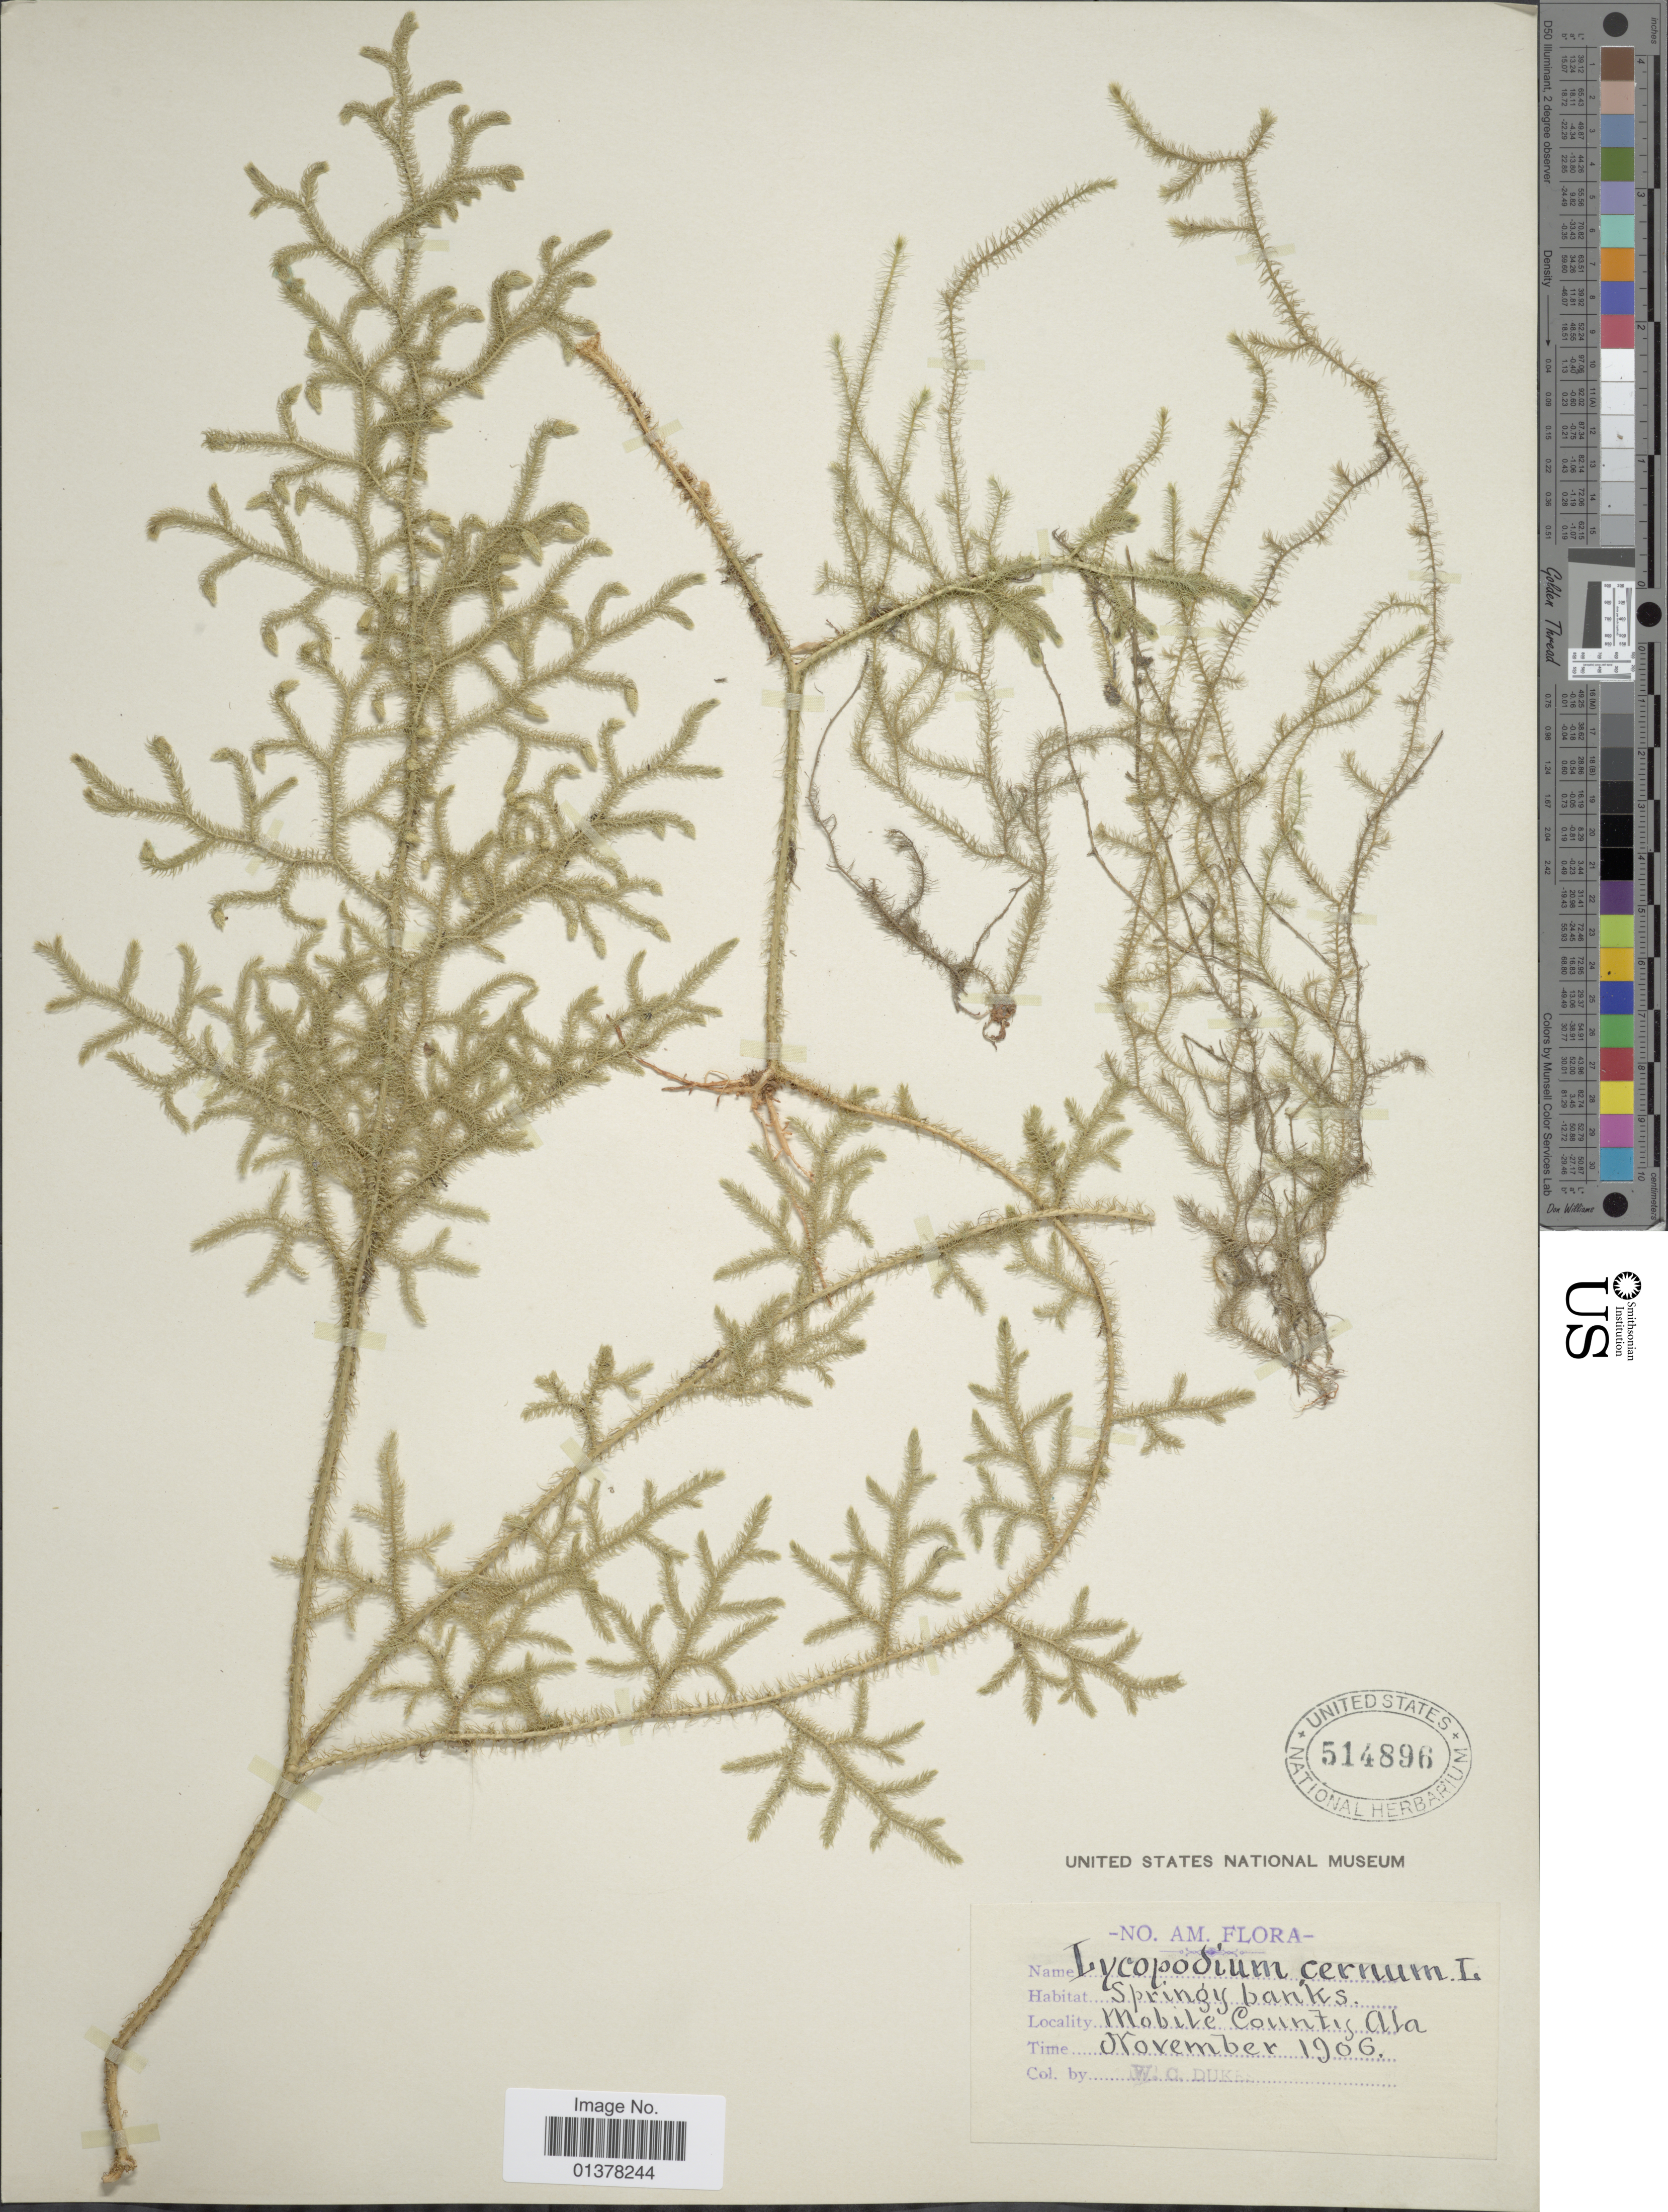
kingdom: Plantae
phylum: Tracheophyta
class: Lycopodiopsida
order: Lycopodiales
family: Lycopodiaceae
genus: Palhinhaea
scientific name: Palhinhaea cernua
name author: (L.) Vasc. & Franco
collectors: W. C. Dukes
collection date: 1906-11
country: United States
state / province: Alabama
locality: Mobile County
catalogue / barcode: US 514896